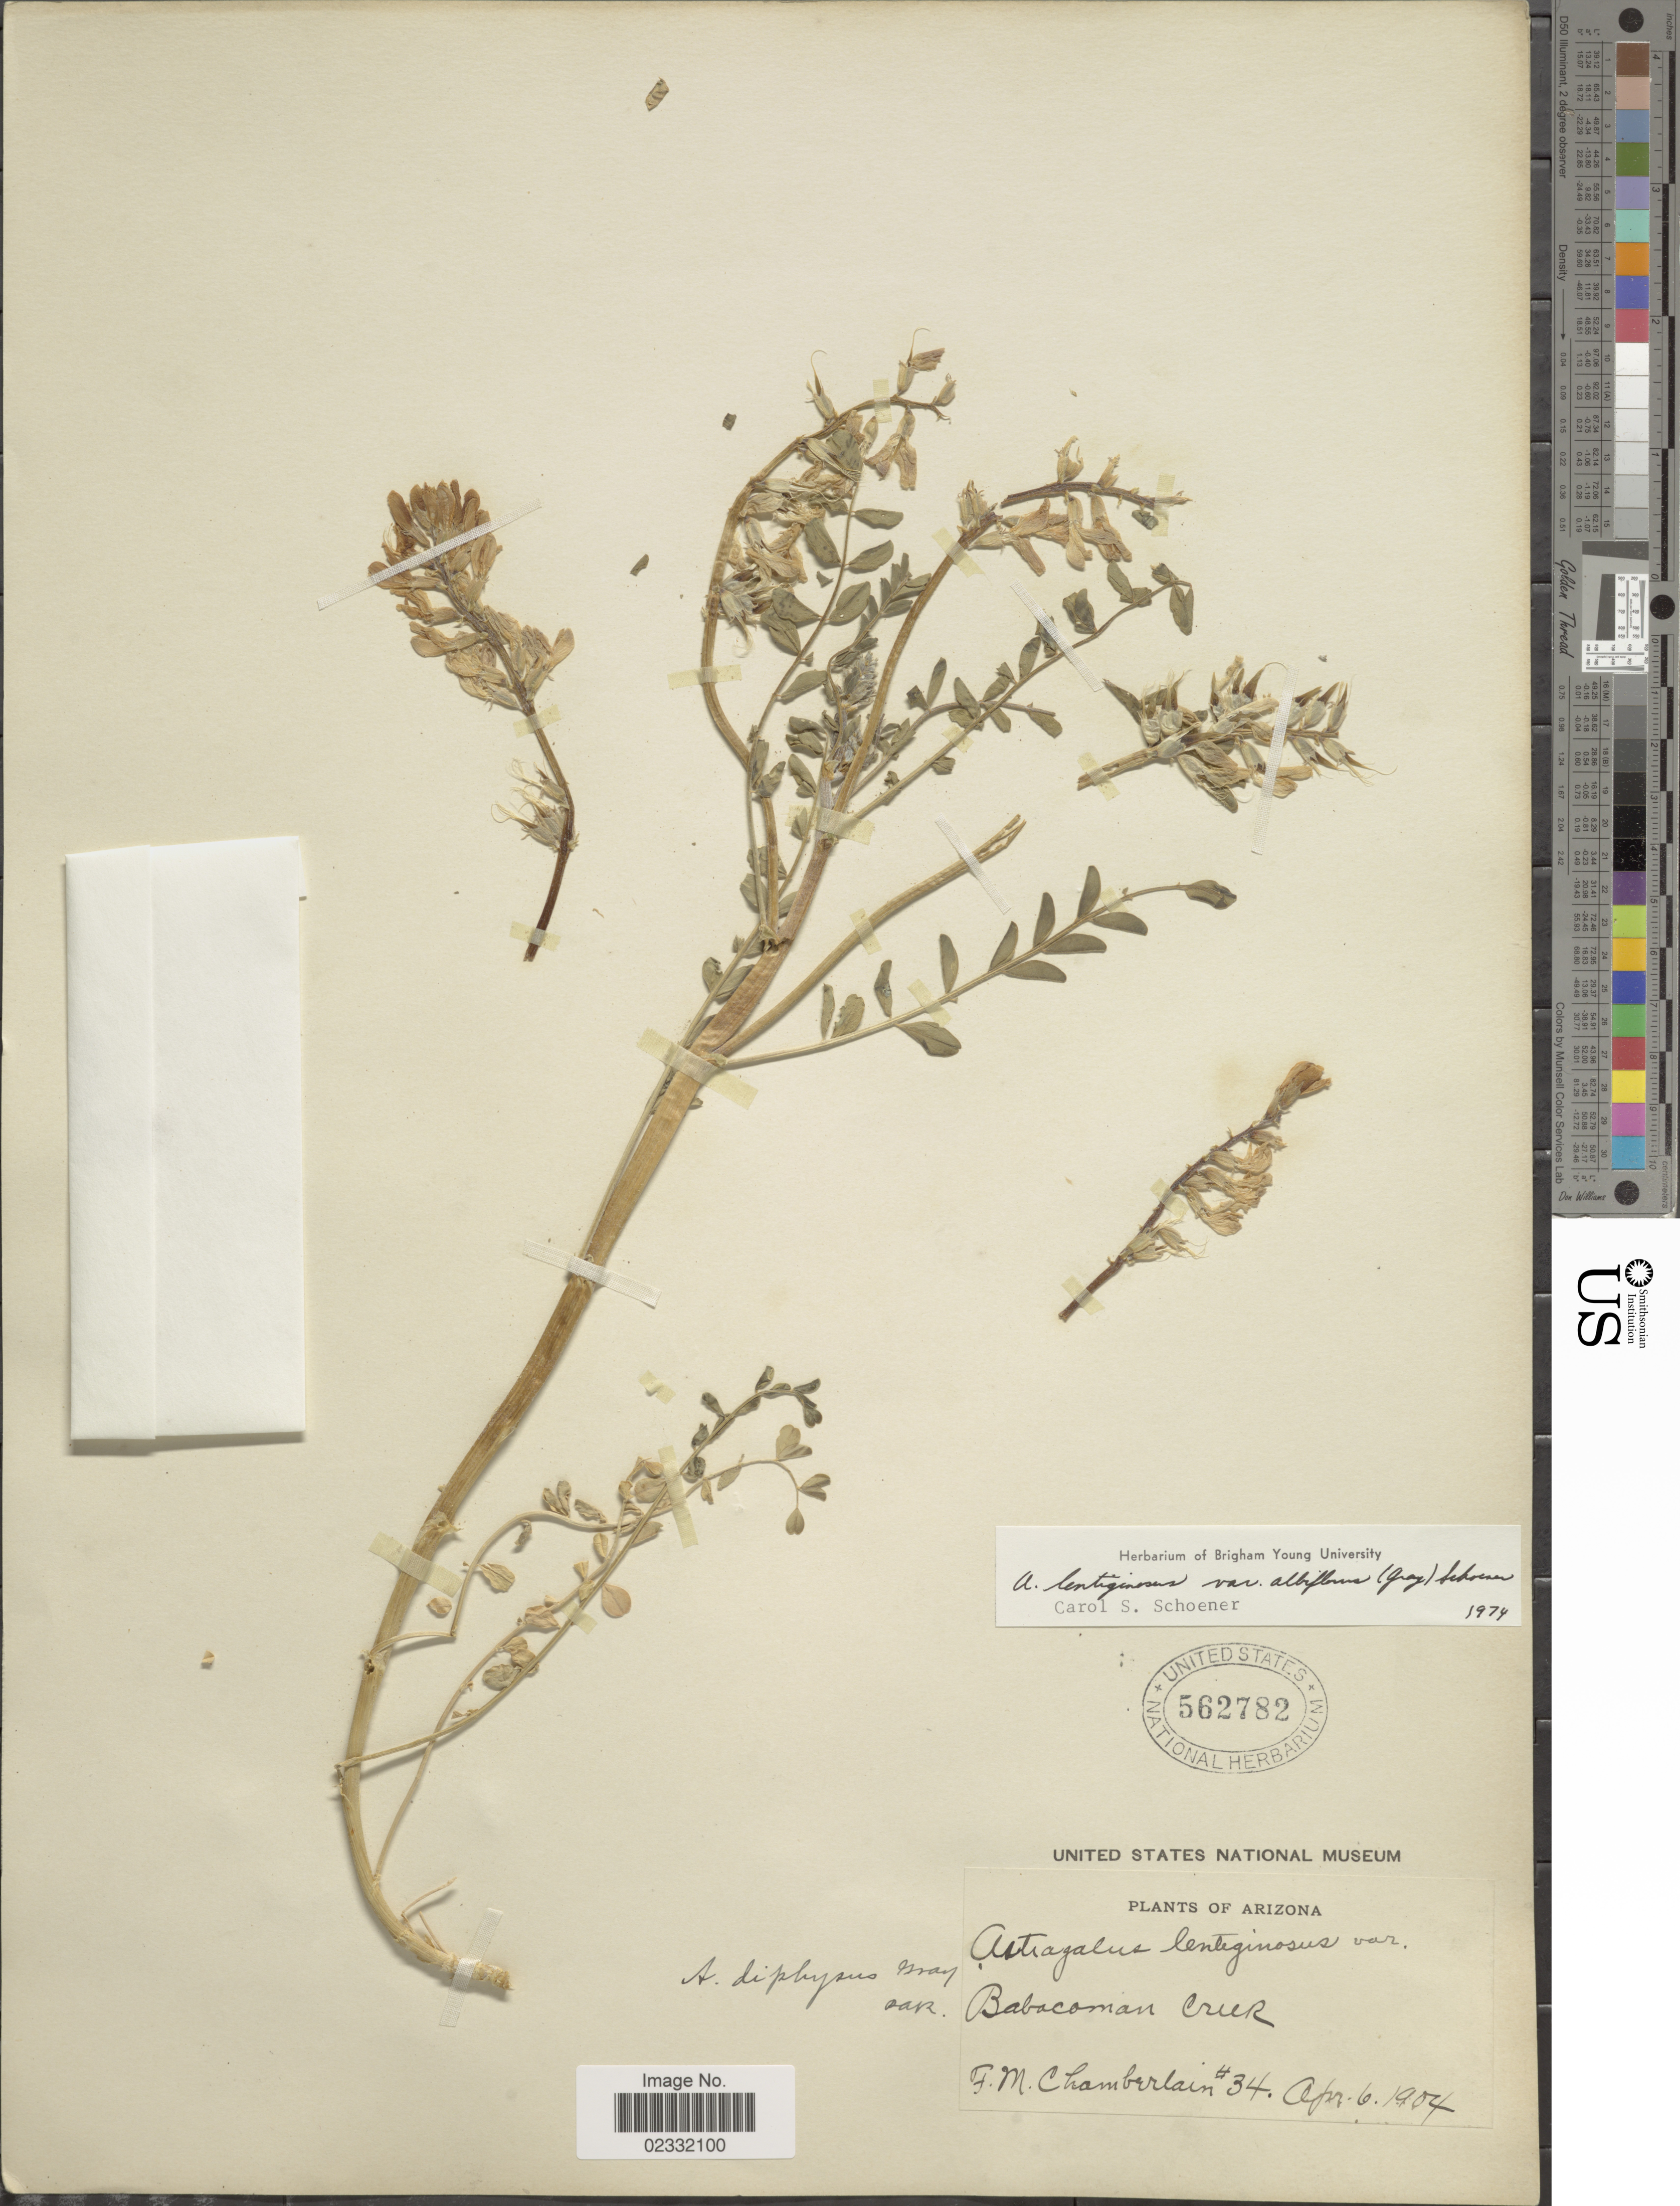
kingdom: Plantae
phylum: Tracheophyta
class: Magnoliopsida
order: Fabales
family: Fabaceae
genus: Astragalus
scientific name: Astragalus lentiginosus var. albiflorus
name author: (A. Gray) Schoener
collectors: F. Chamberlain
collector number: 34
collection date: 1904-04-06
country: United States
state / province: Arizona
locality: Babcoman Creek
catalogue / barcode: US 562782